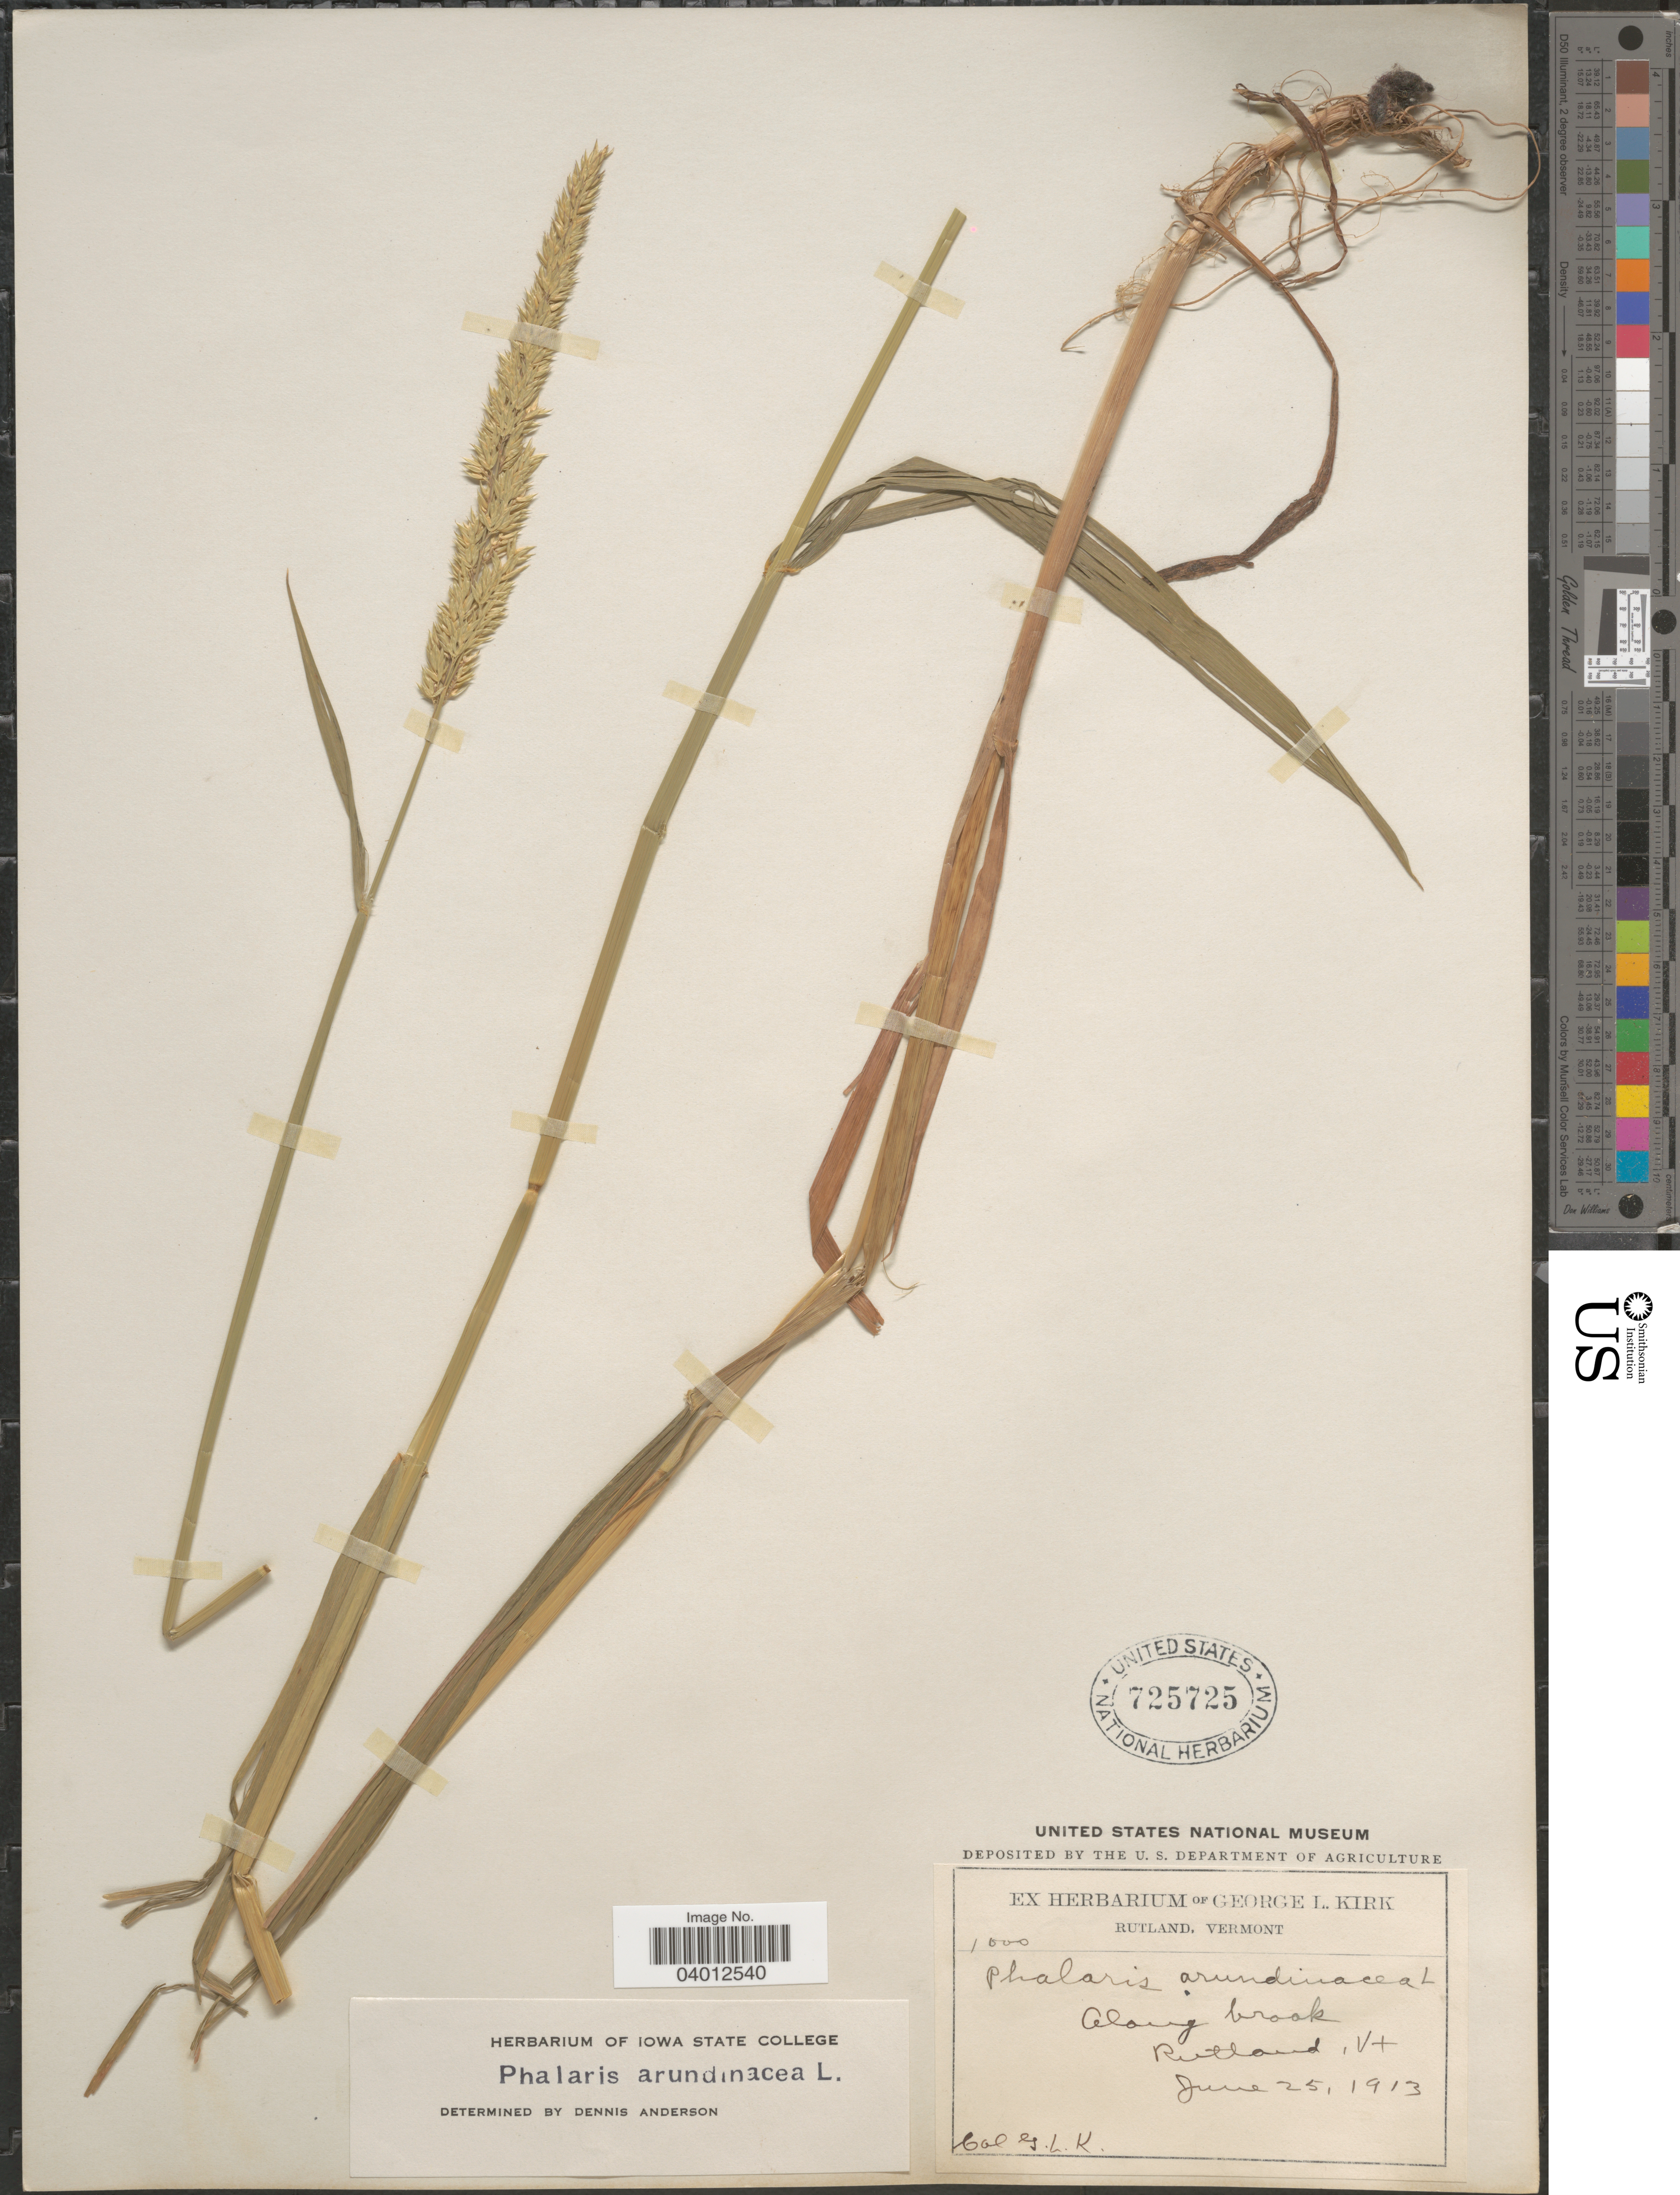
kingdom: Plantae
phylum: Tracheophyta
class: Liliopsida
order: Poales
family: Poaceae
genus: Phalaris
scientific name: Phalaris arundinacea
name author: L.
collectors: G. Kirk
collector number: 1000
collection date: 1913-06-25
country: United States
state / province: Vermont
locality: Rutland.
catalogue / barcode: US 725725